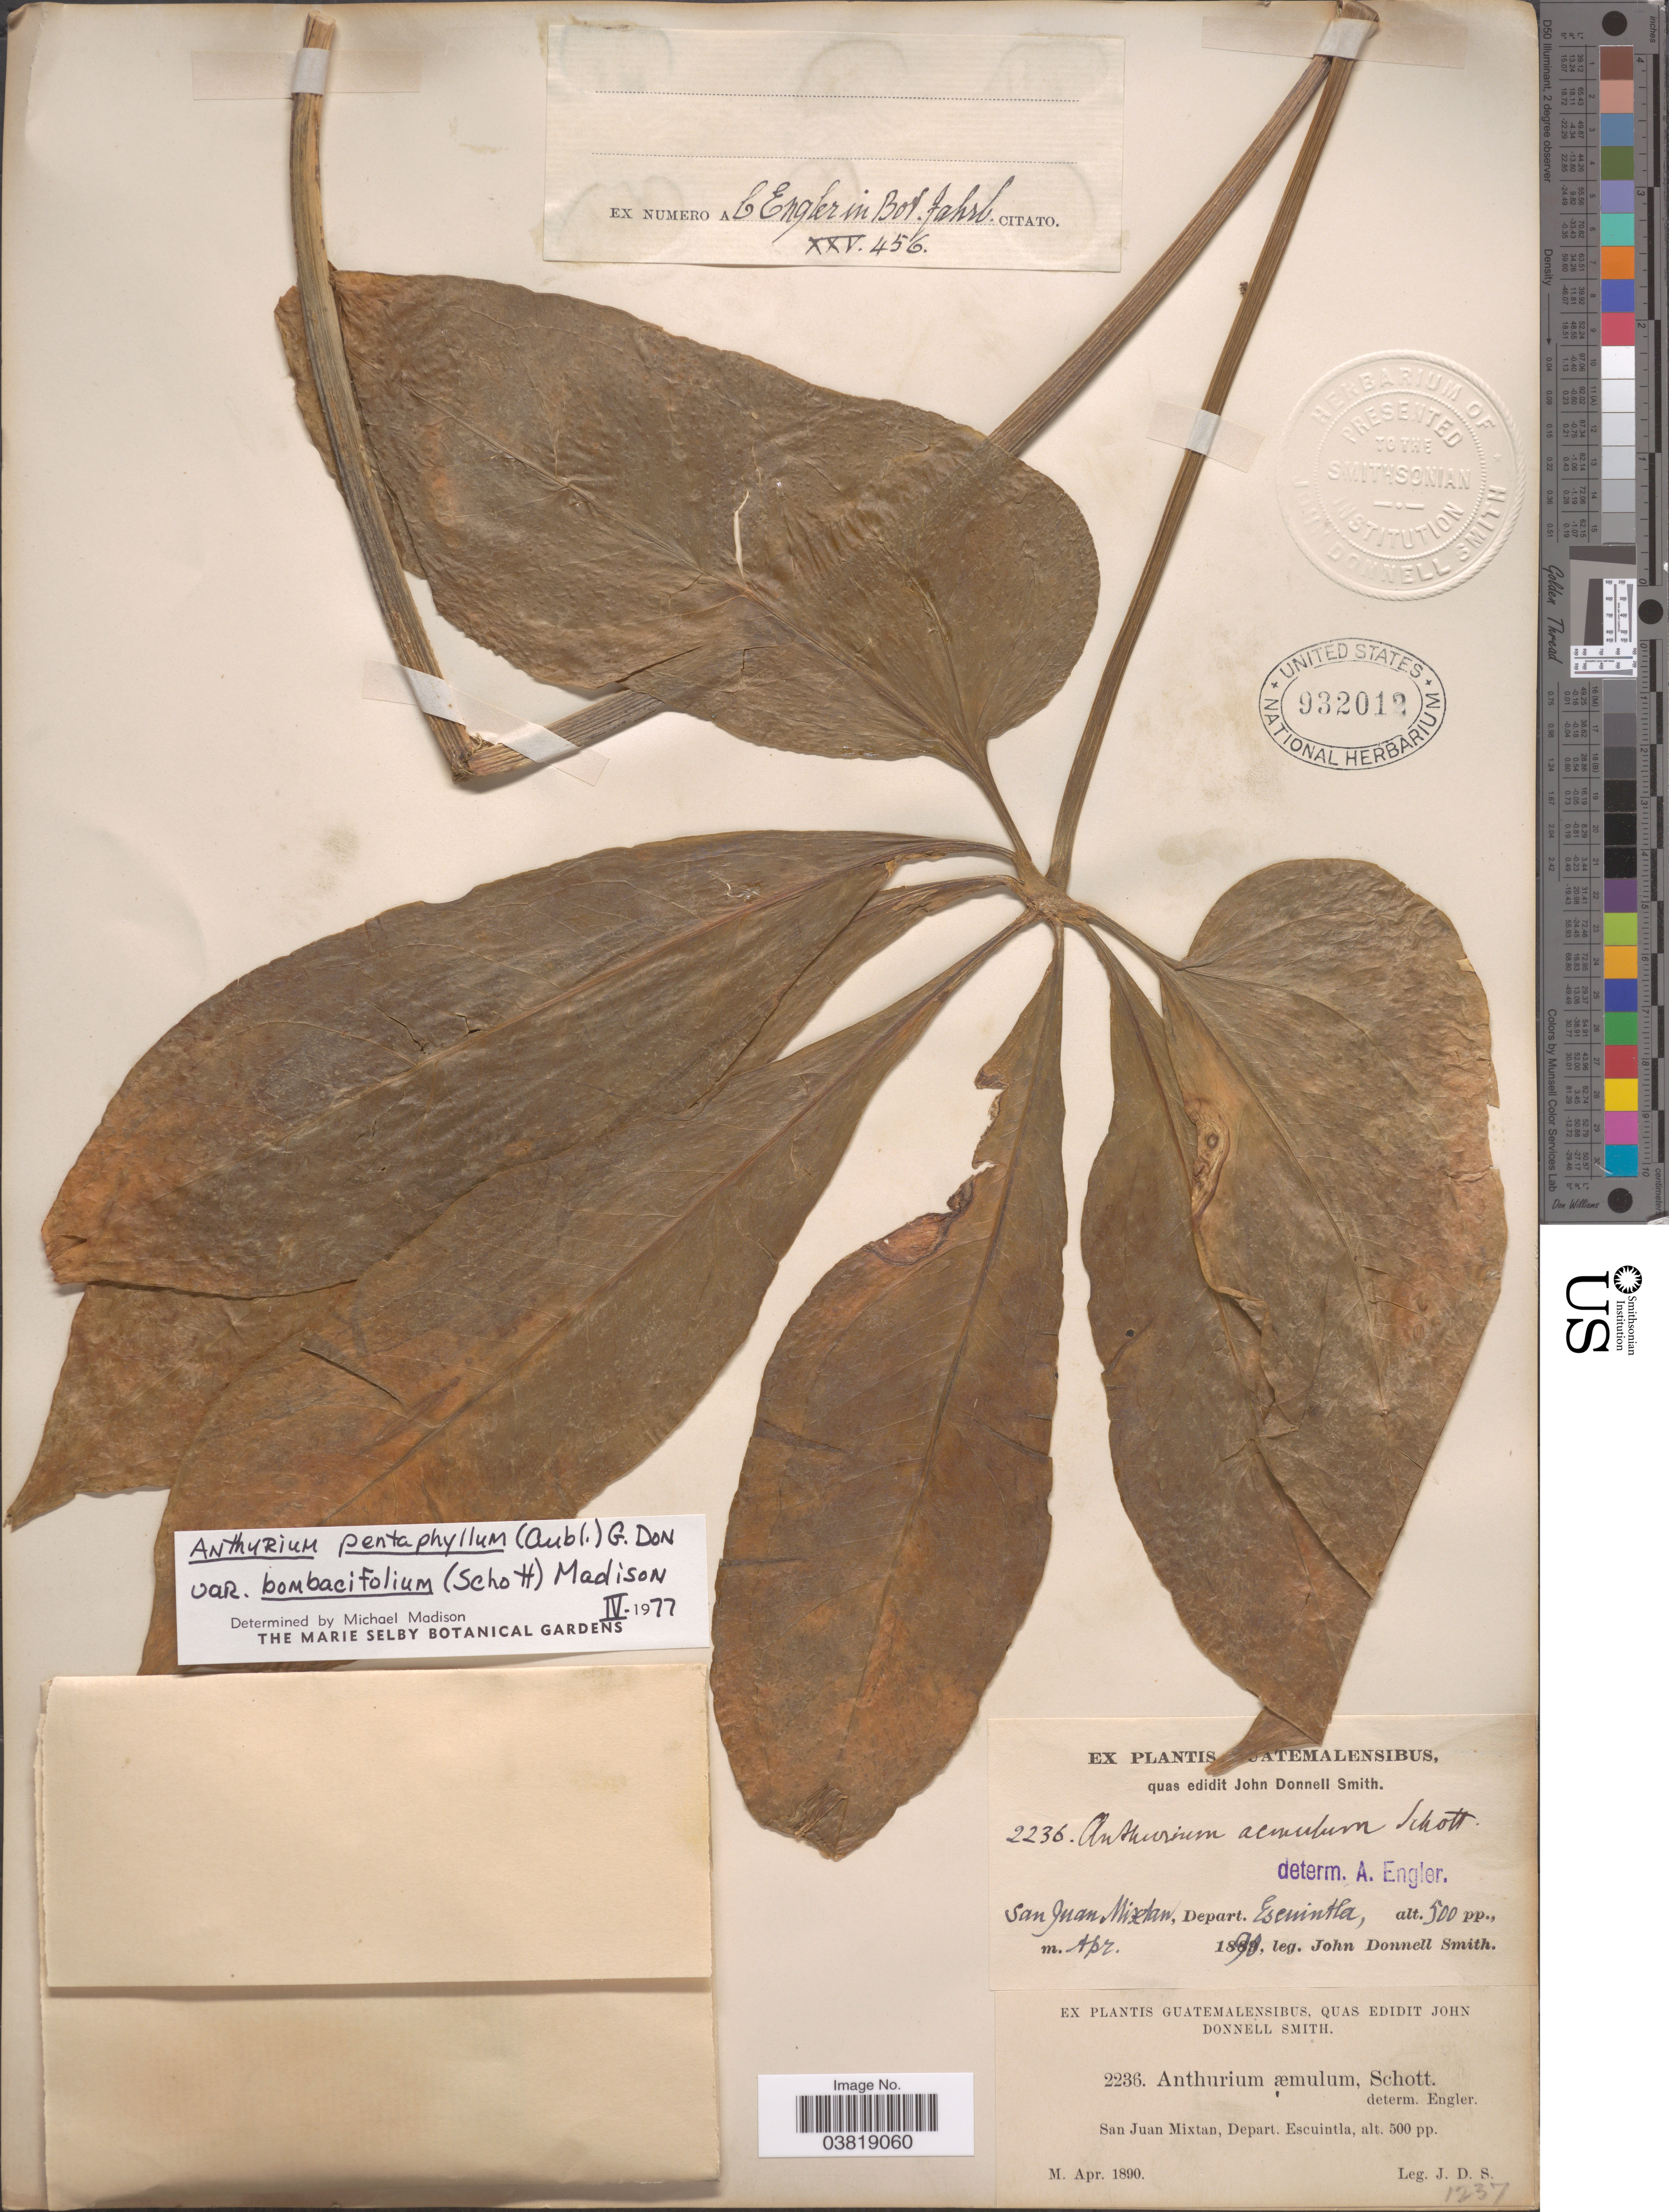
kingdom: Plantae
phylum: Tracheophyta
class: Liliopsida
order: Alismatales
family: Araceae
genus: Anthurium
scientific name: Anthurium pentaphyllum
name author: (Aubl.) G. Don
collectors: J. Donnell Smith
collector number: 2236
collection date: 1890-04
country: Guatemala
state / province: Escuintla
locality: San Juan Mixtan, Depart. Escuintla.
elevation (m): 152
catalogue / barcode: US 932012